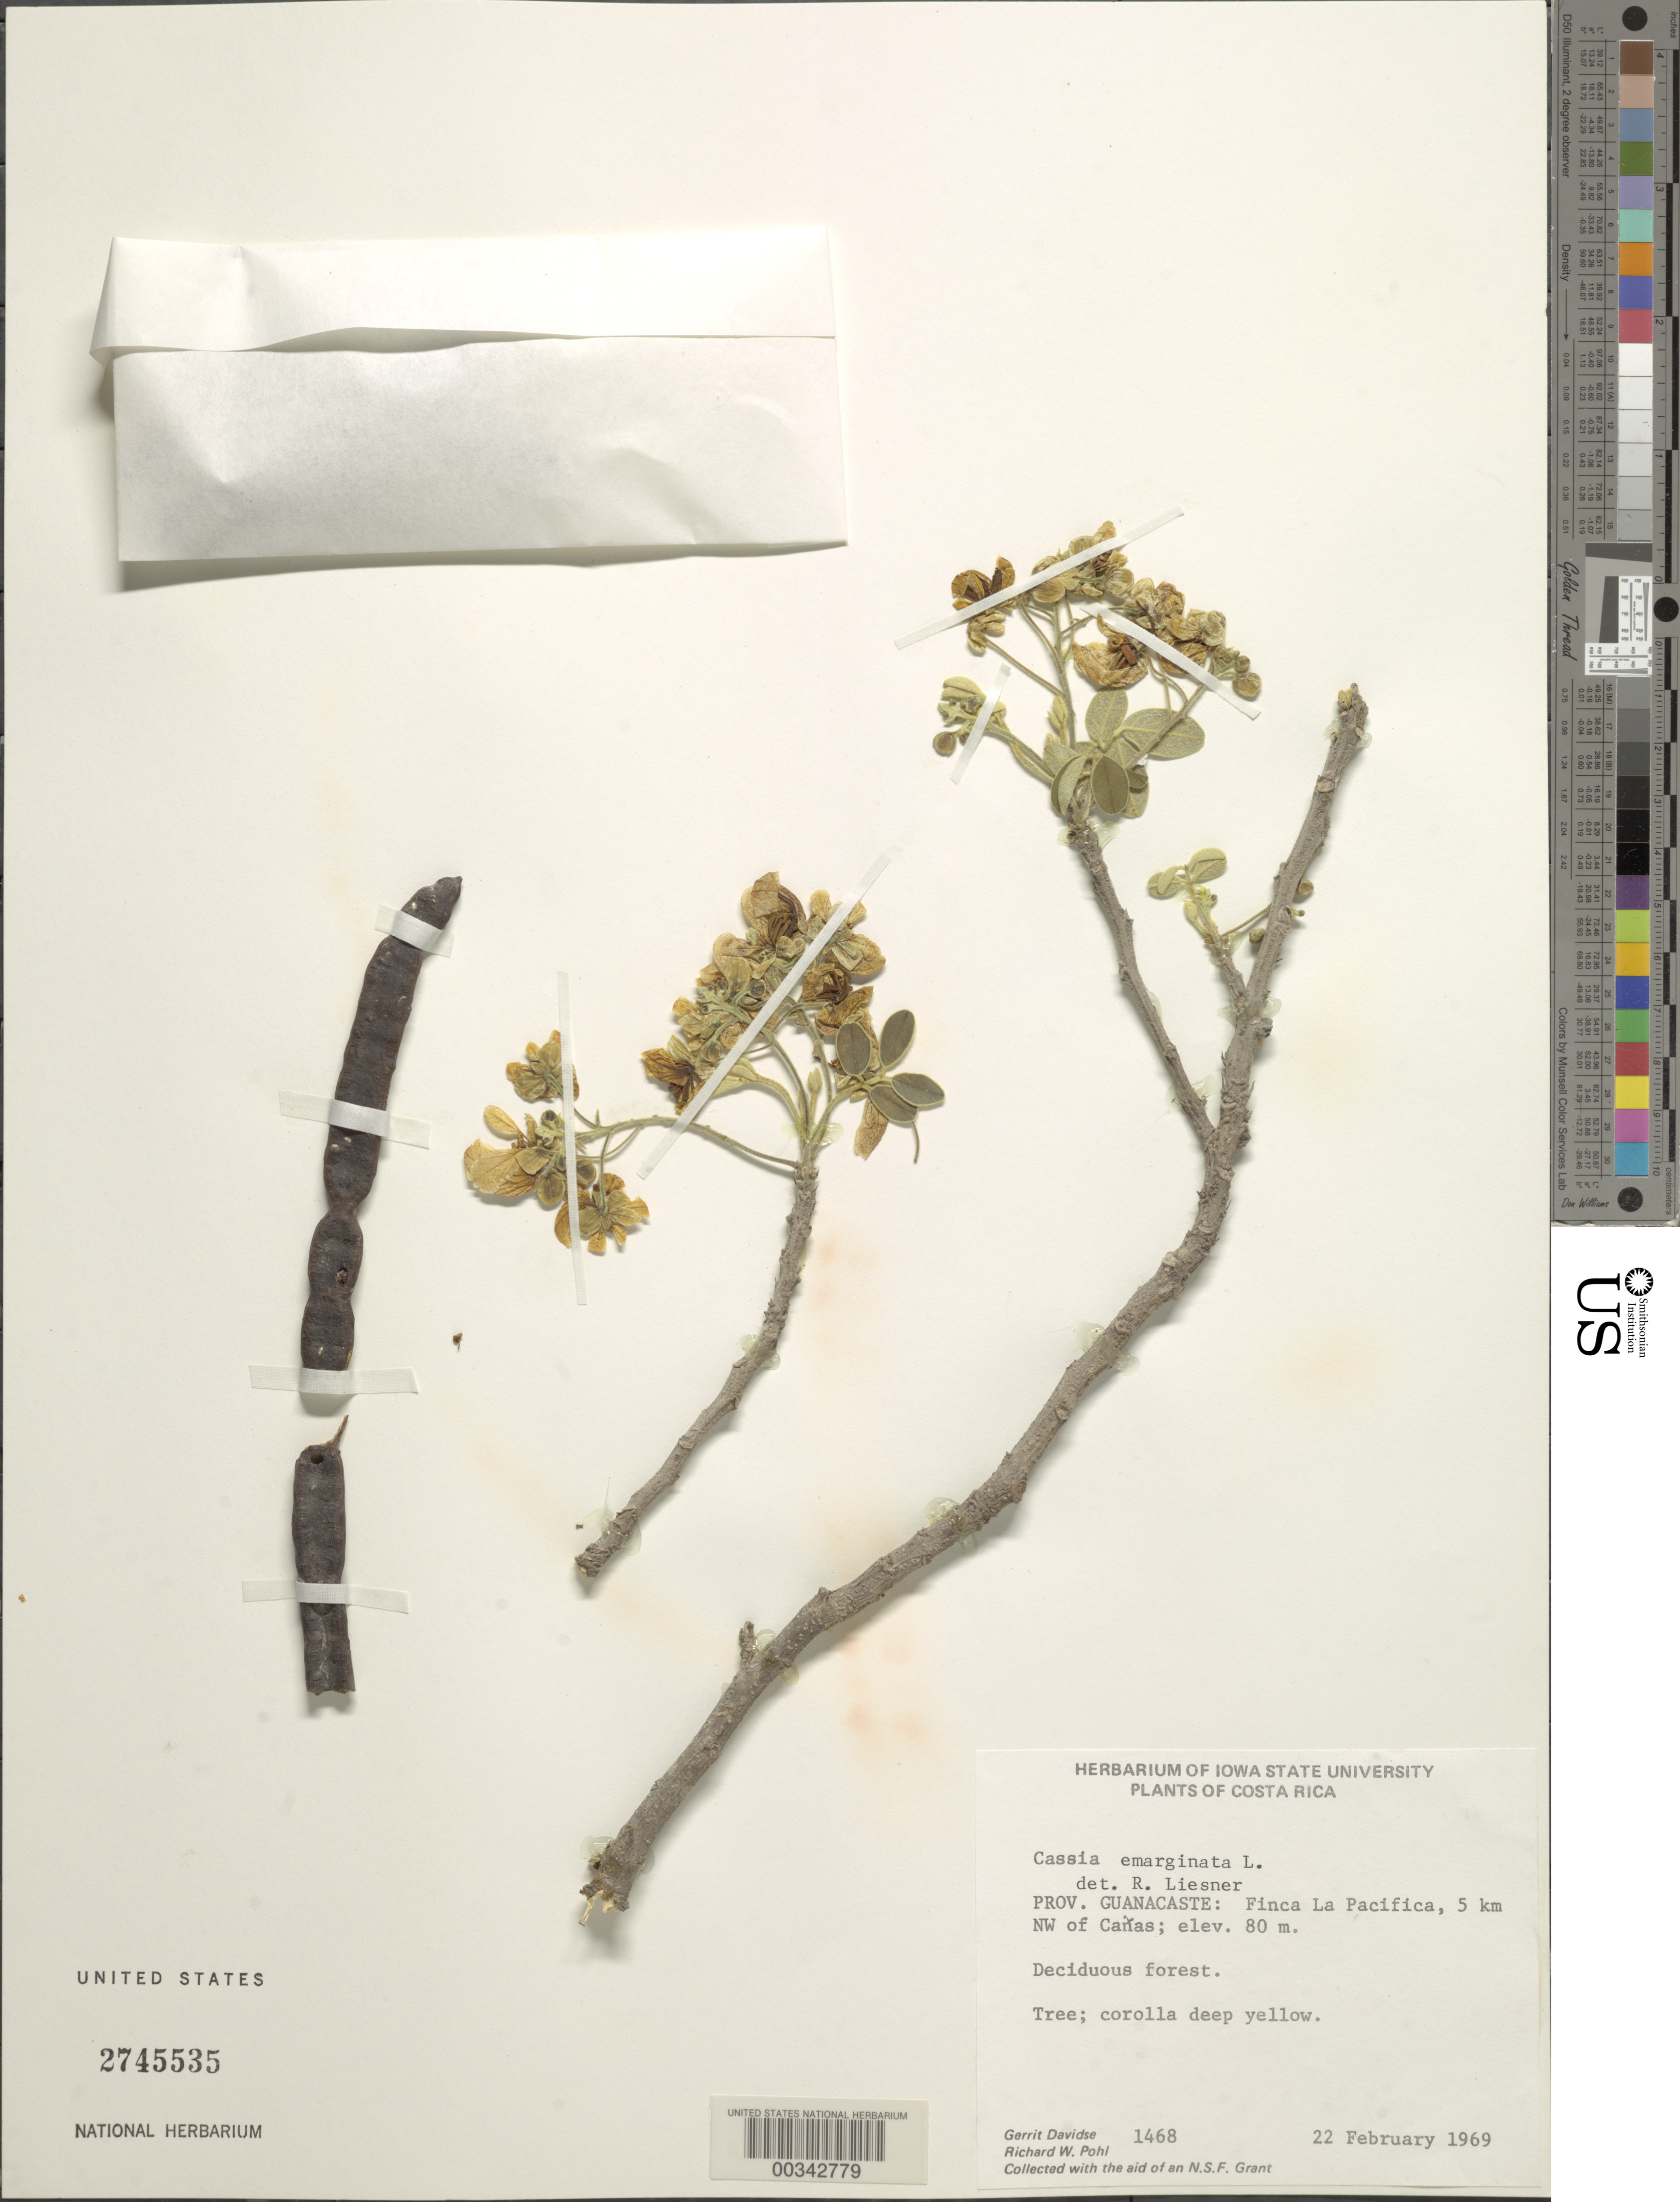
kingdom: Plantae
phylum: Tracheophyta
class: Magnoliopsida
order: Fabales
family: Fabaceae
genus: Senna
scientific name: Senna emarginata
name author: L.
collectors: G. Davidse & R. W. Pohl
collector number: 1468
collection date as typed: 22 Feb 1969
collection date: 1969-02-22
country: Costa Rica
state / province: Guanacaste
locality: Finca la Pacifica, 5 km NW of Canas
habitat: Deciduous forest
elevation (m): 80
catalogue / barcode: US 2745535